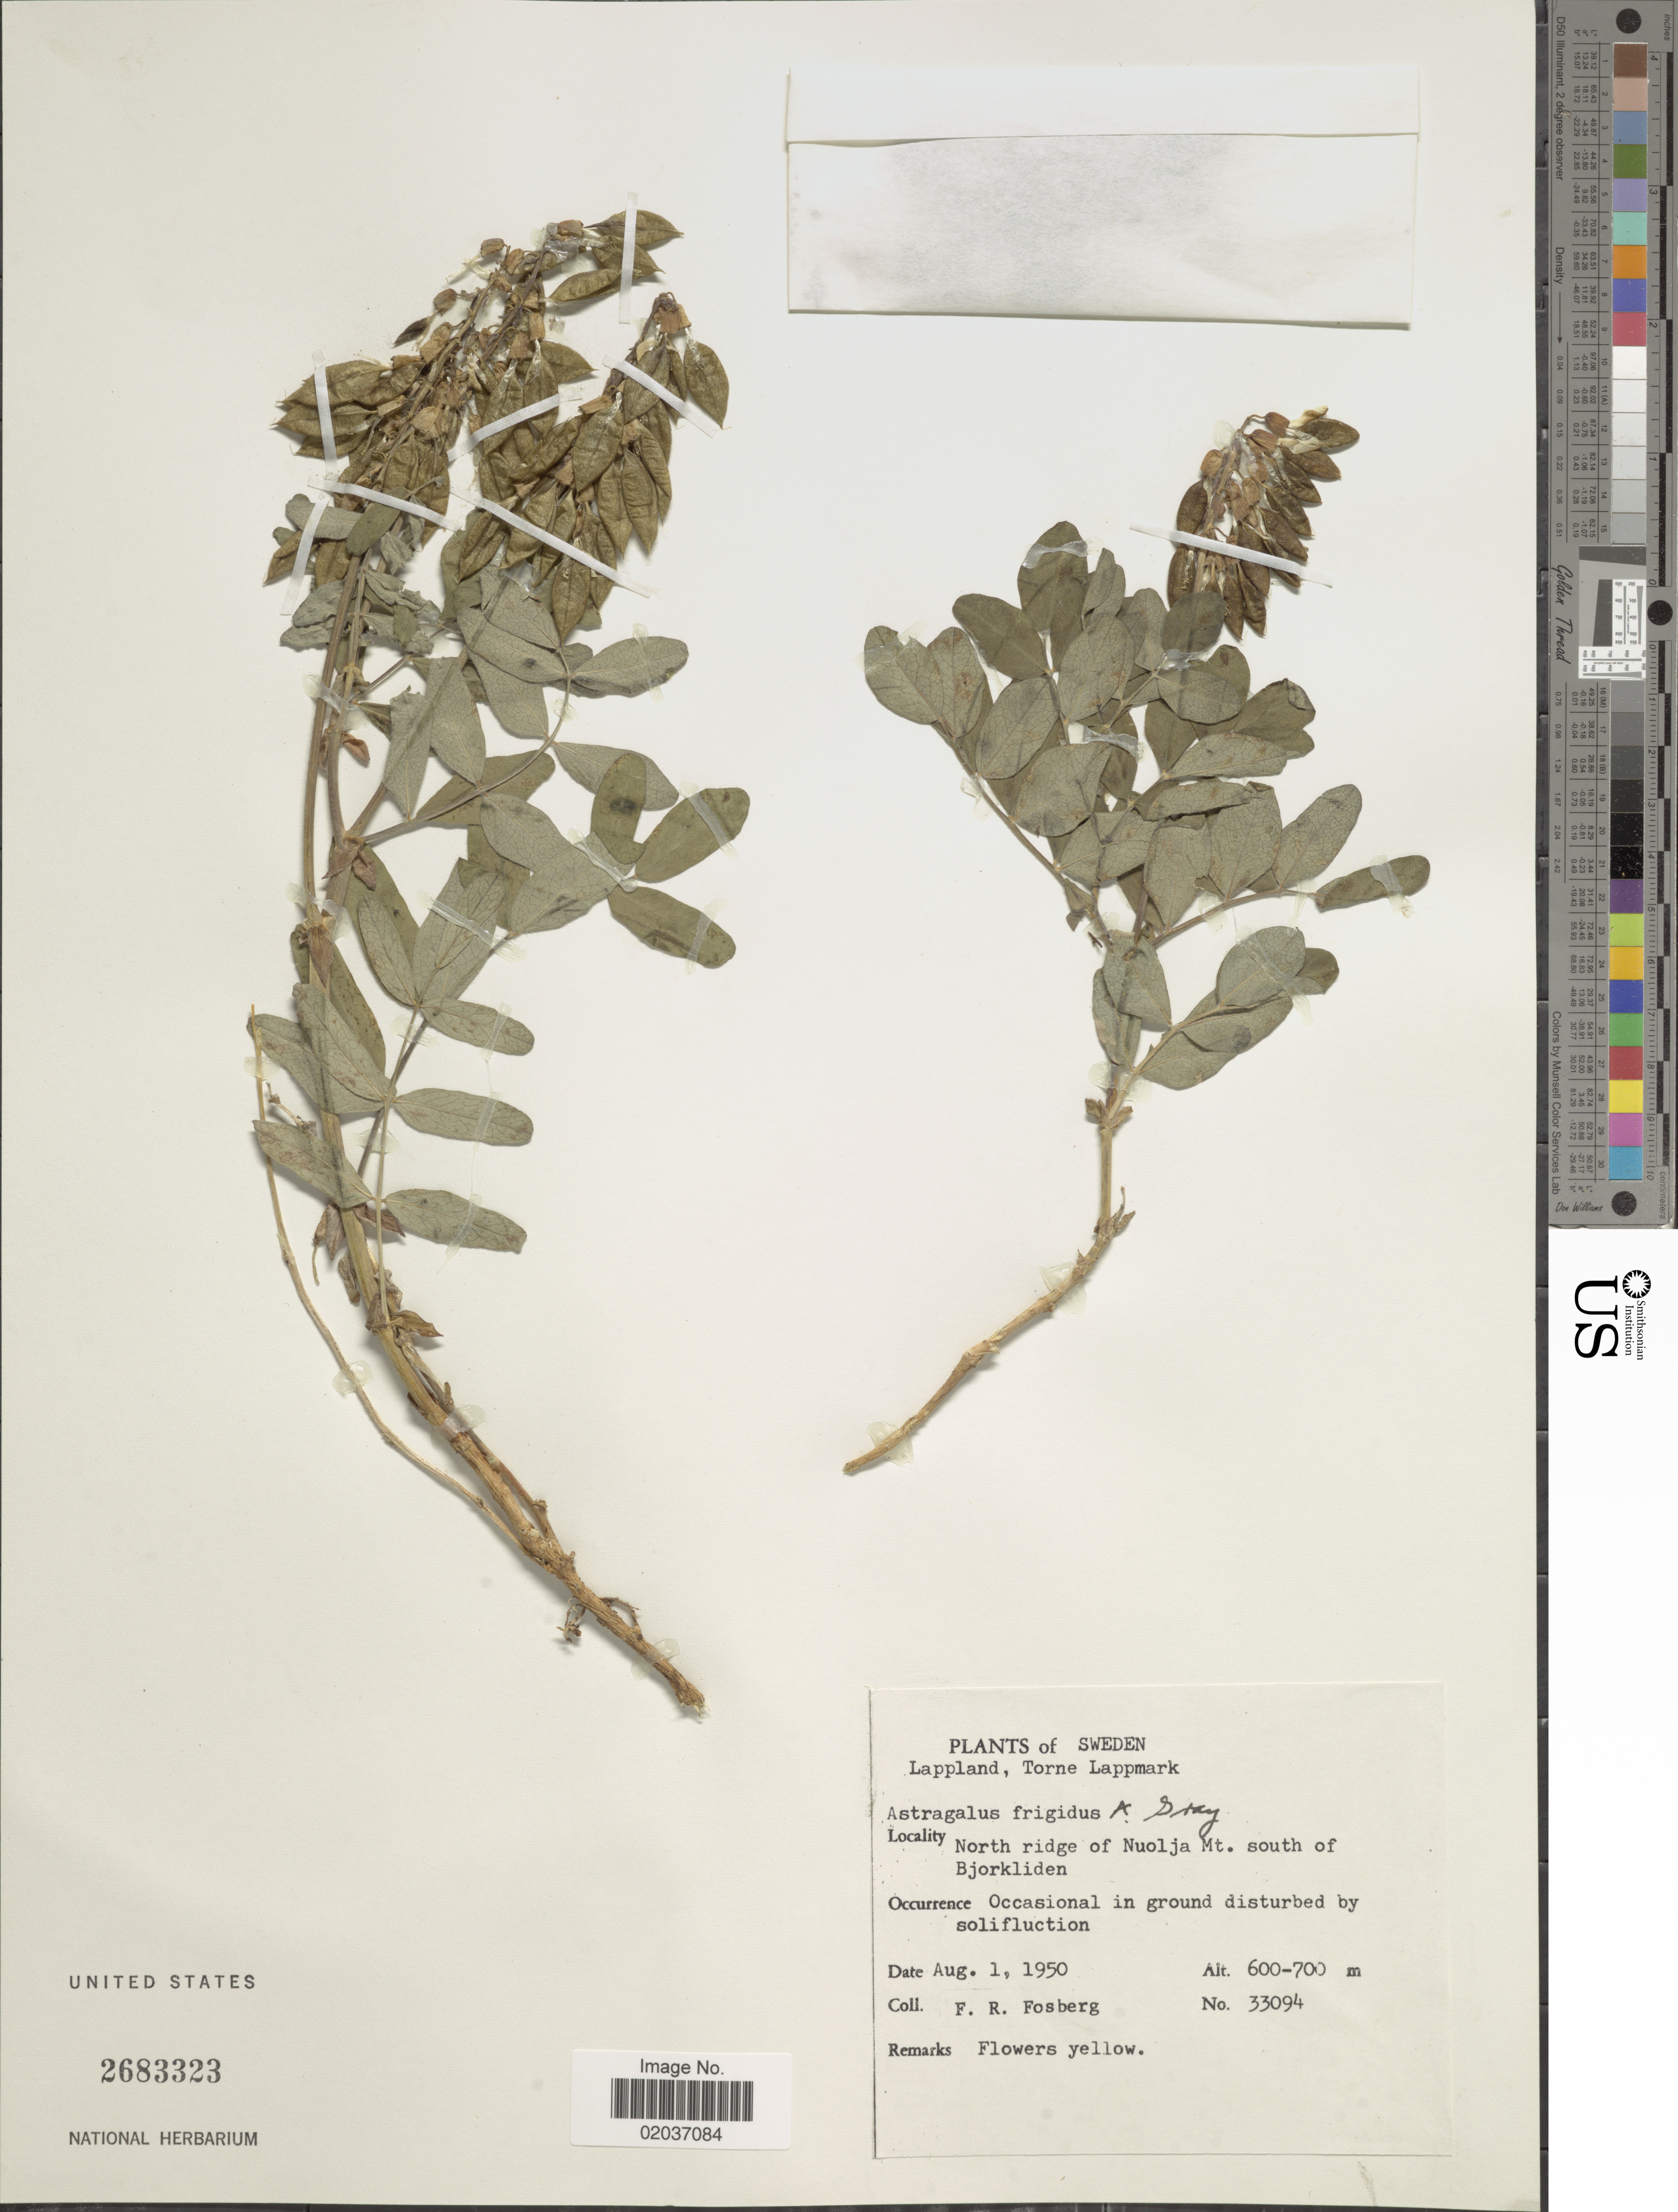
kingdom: Plantae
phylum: Tracheophyta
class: Magnoliopsida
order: Fabales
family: Fabaceae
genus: Astragalus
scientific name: Astragalus frigidus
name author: (L.) A. Gray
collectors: F. R. Fosberg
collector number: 33094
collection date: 1950-08-01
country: Finland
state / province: Lappi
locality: Lappland, Torne Lappmark. North ridge of Nuolja Mt. south of Bjorkliden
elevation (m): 600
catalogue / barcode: US 2683323